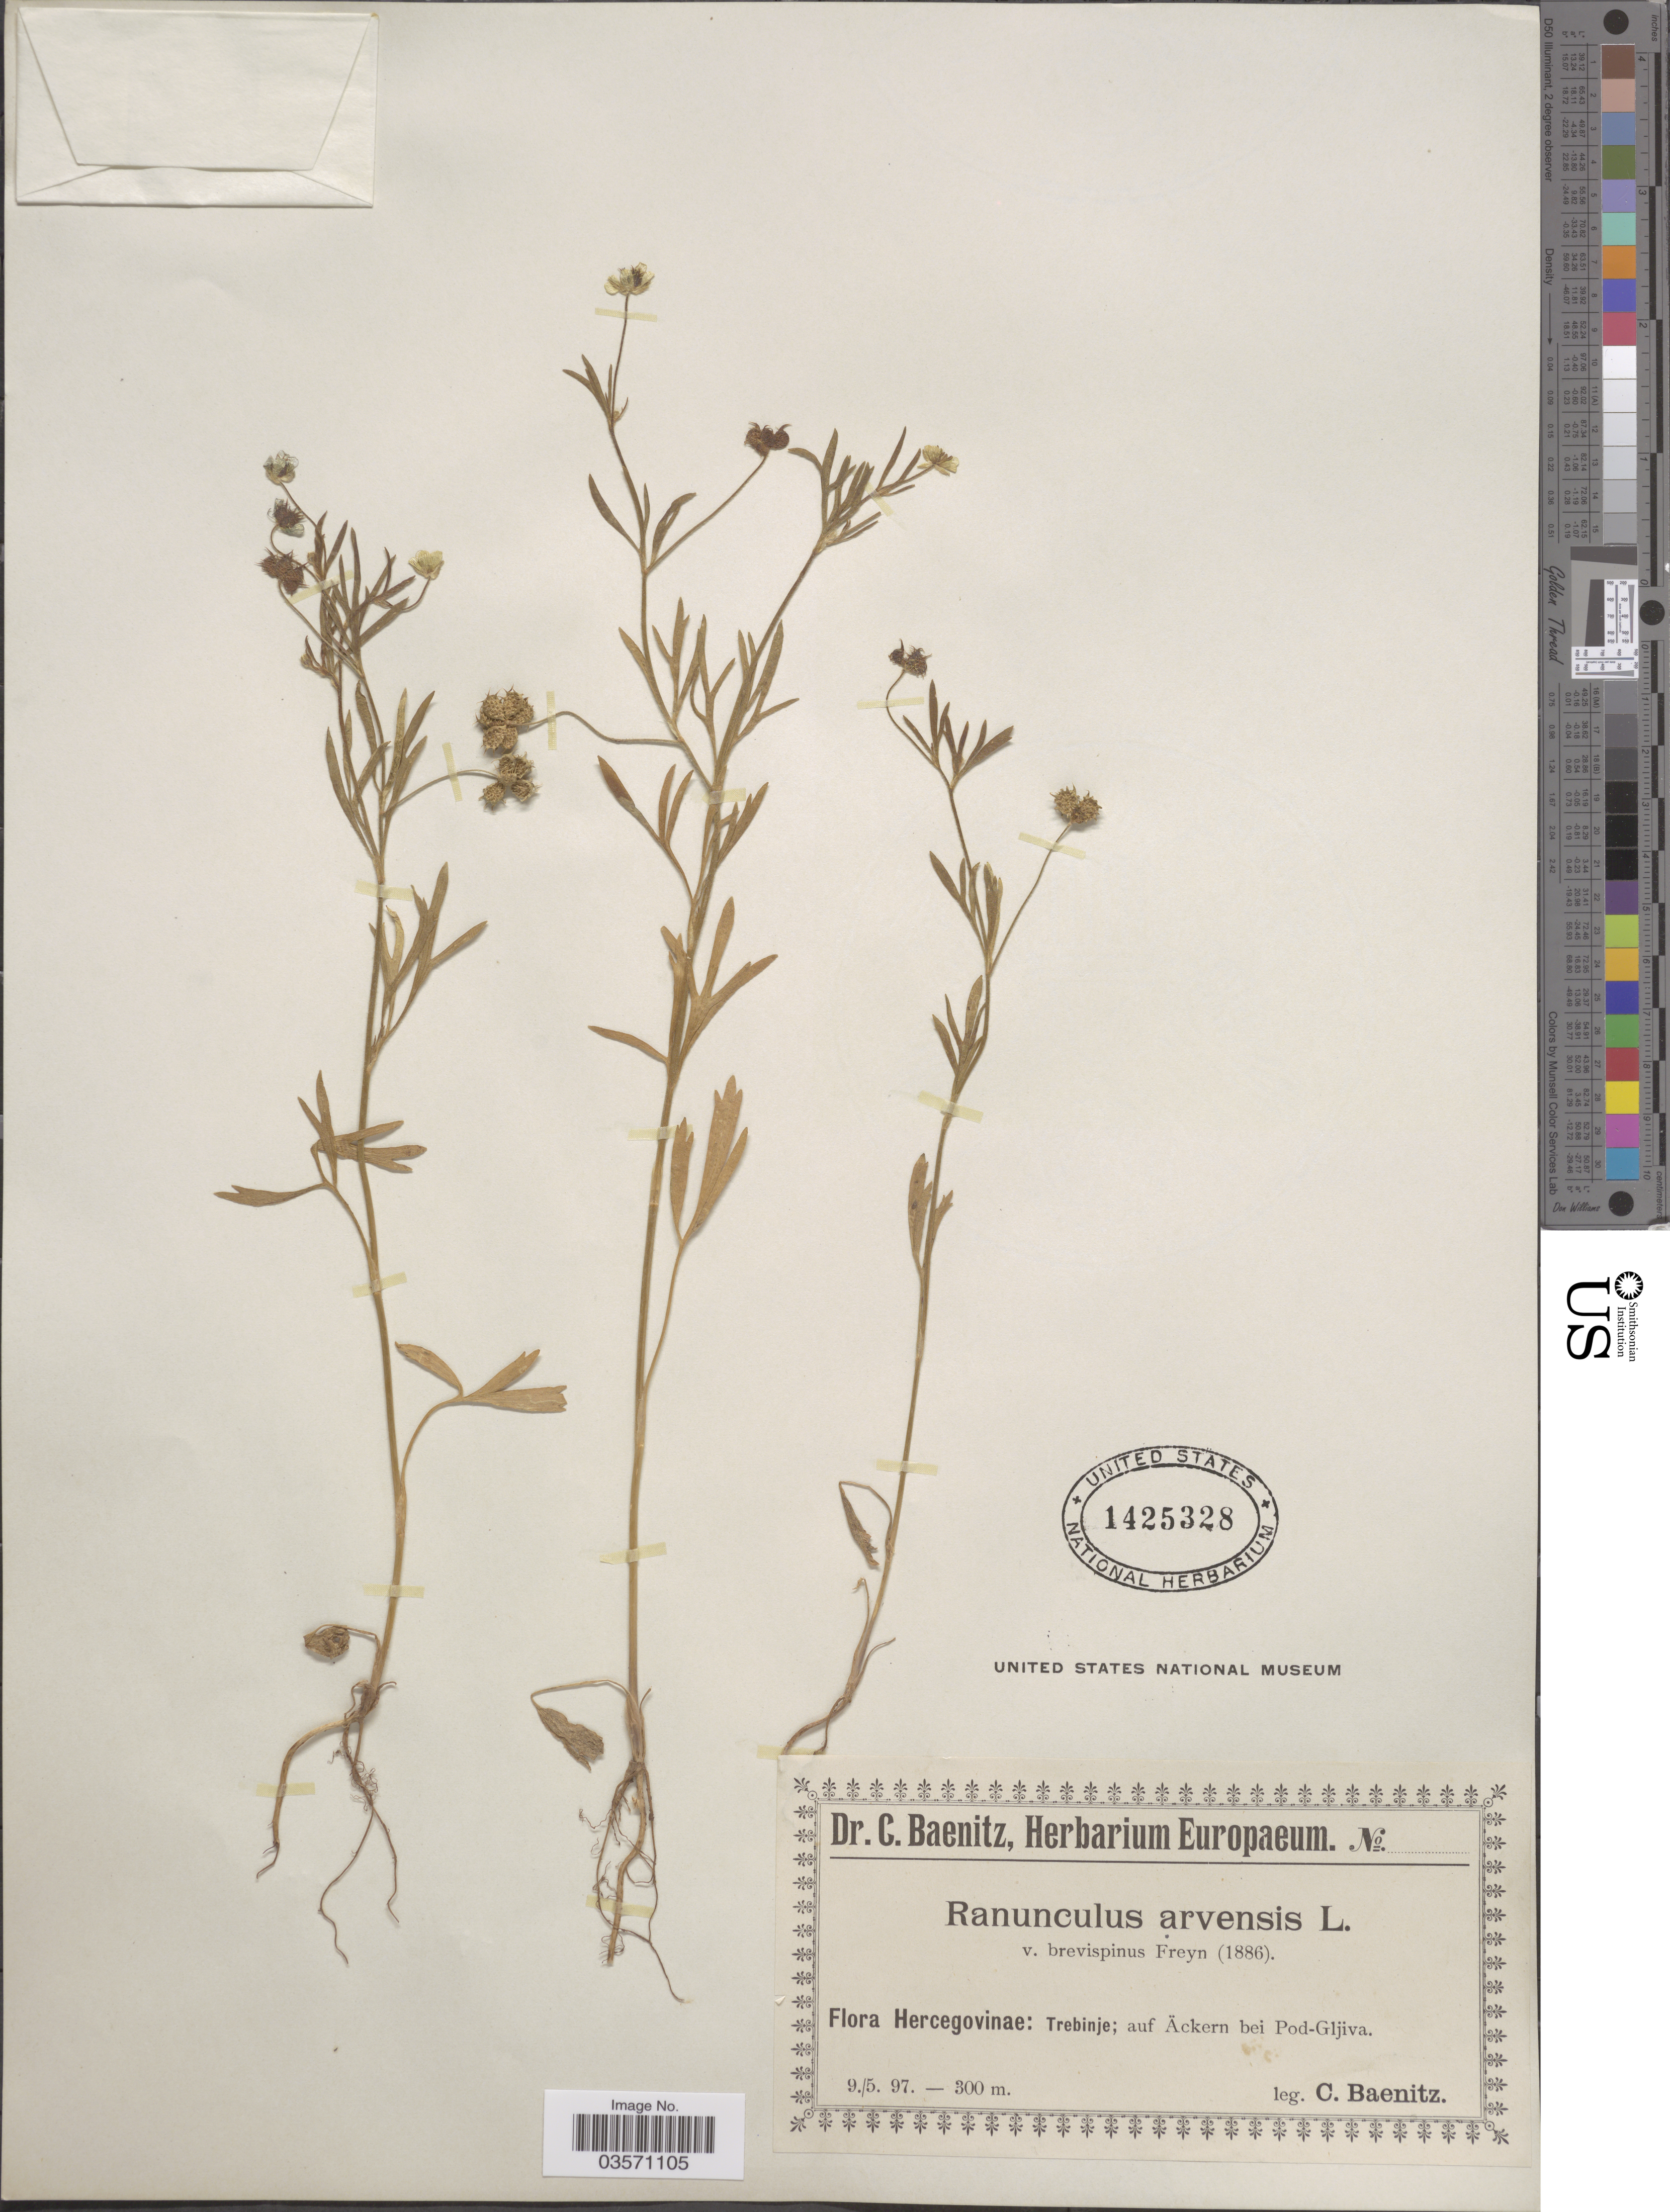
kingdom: Plantae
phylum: Tracheophyta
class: Magnoliopsida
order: Ranunculales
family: Ranunculaceae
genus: Ranunculus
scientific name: Ranunculus arvensis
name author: L.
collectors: C. G. Baenitz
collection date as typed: Transcribed d/m/y: 9/5/97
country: Bosnia and Herzegovina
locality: Hercegovinæ: Trebinje; auf Äckern bei Pod-Gljiva.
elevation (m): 300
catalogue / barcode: US 1425328